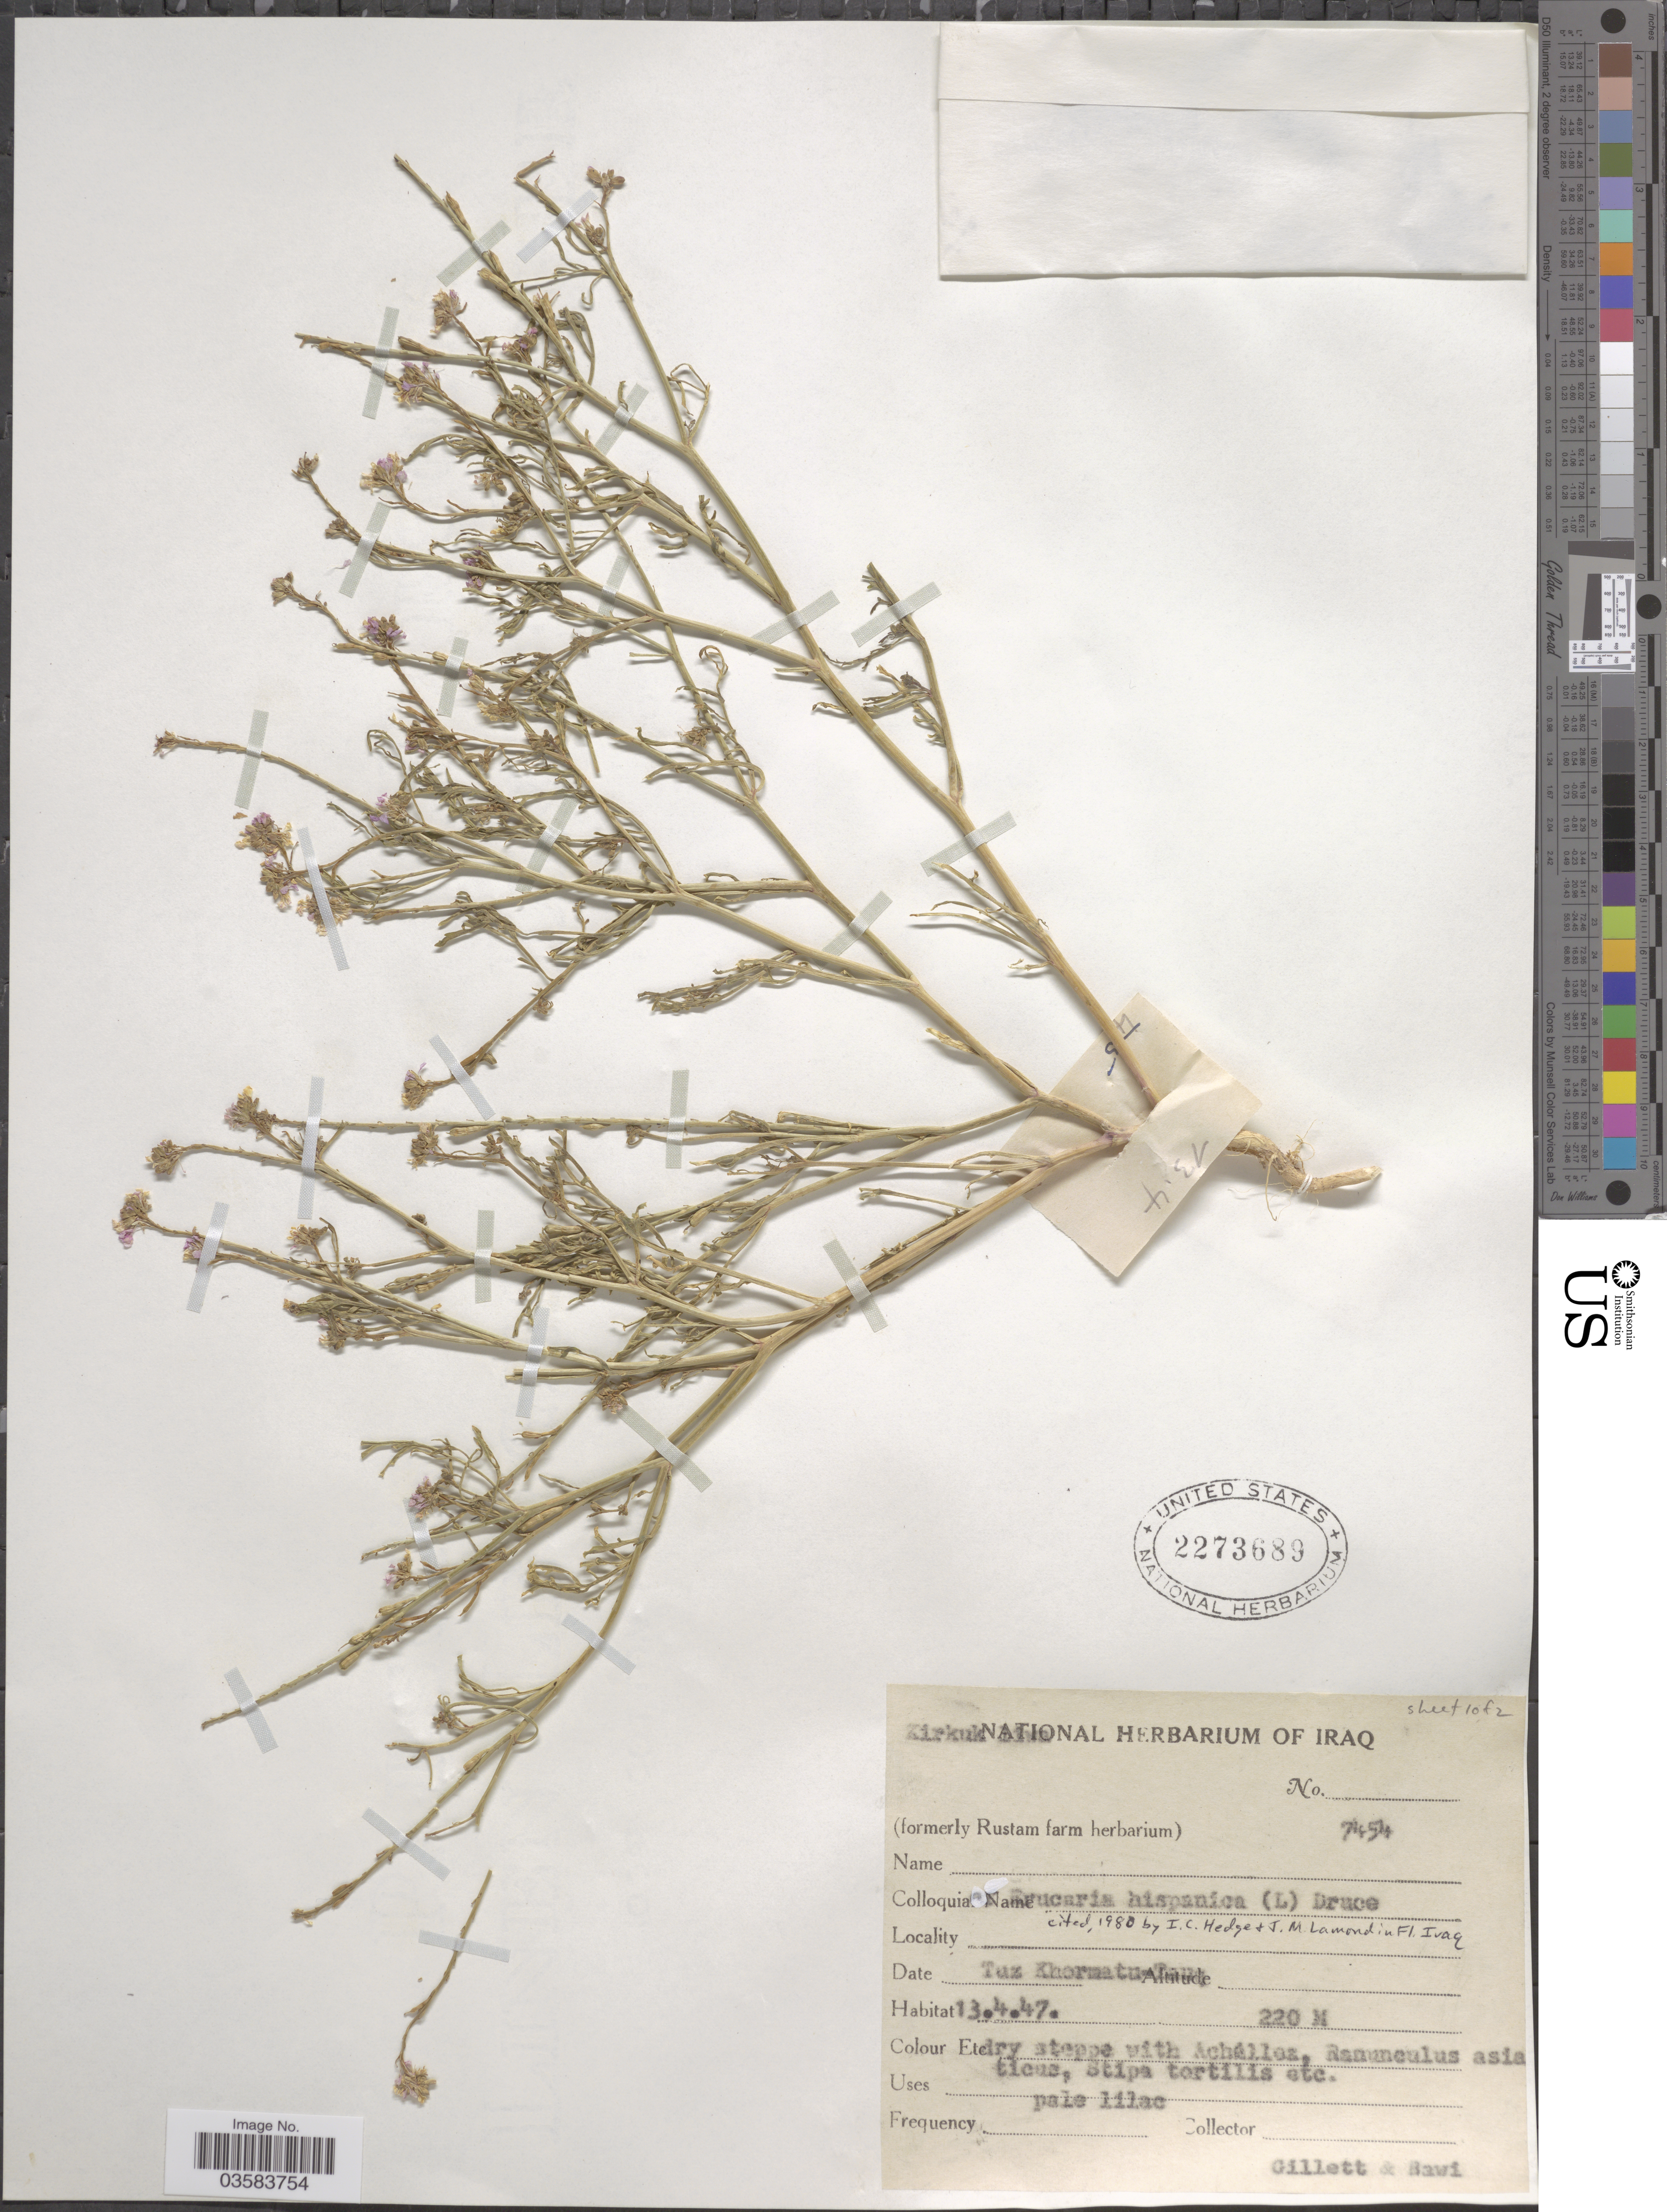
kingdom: Plantae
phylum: Tracheophyta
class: Magnoliopsida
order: Brassicales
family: Brassicaceae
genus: Erucaria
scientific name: Erucaria hispanica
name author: Druce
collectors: Gillett, -- & -. Rawi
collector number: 7454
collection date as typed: Transcribed d/m/y: 13/4/47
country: Iraq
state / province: Kirkūk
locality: Kirkuk liwa. Tuz Khormatu [illegible text].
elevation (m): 220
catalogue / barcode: US 2273689